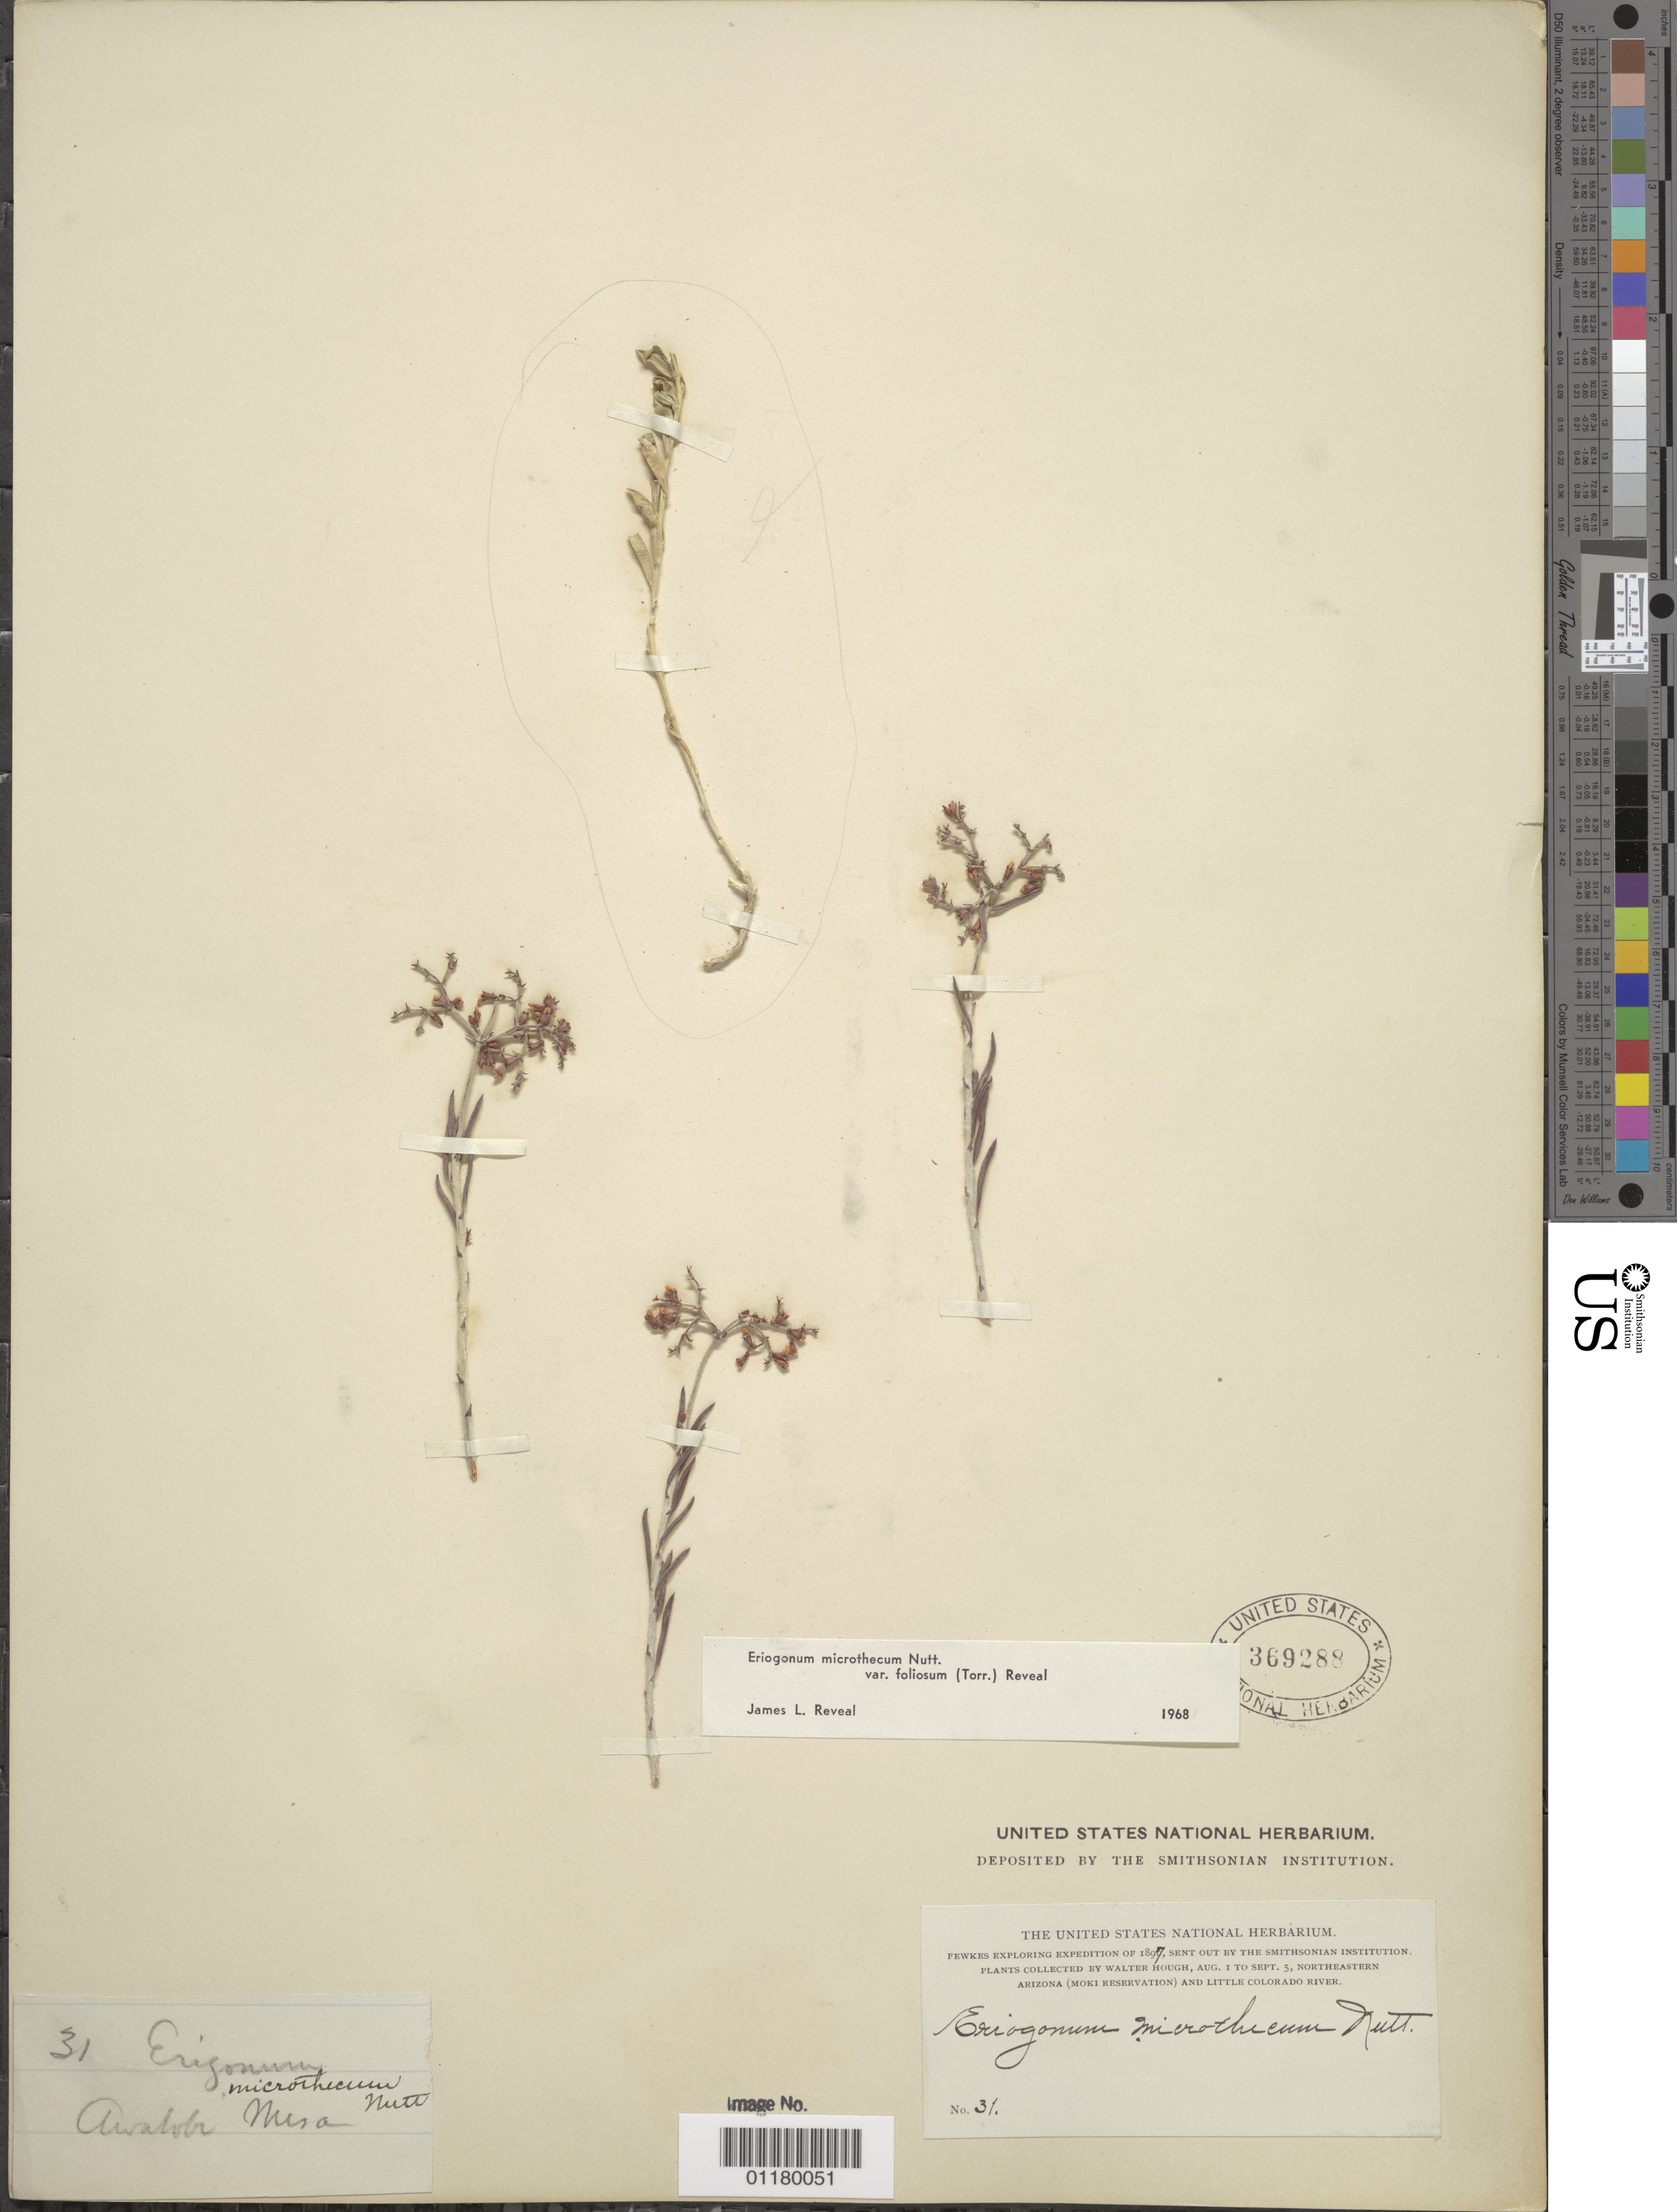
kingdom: Plantae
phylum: Tracheophyta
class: Magnoliopsida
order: Caryophyllales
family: Polygonaceae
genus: Eriogonum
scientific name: Eriogonum microtheca var. foliosum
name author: (Torr. & A. Gray) Reveal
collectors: W. Hough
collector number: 31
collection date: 1897-08-01/1897-09-05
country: United States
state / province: Arizona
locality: Northeastern Arizona (Moki Reservation) and Little Colorado River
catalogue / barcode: US 369288